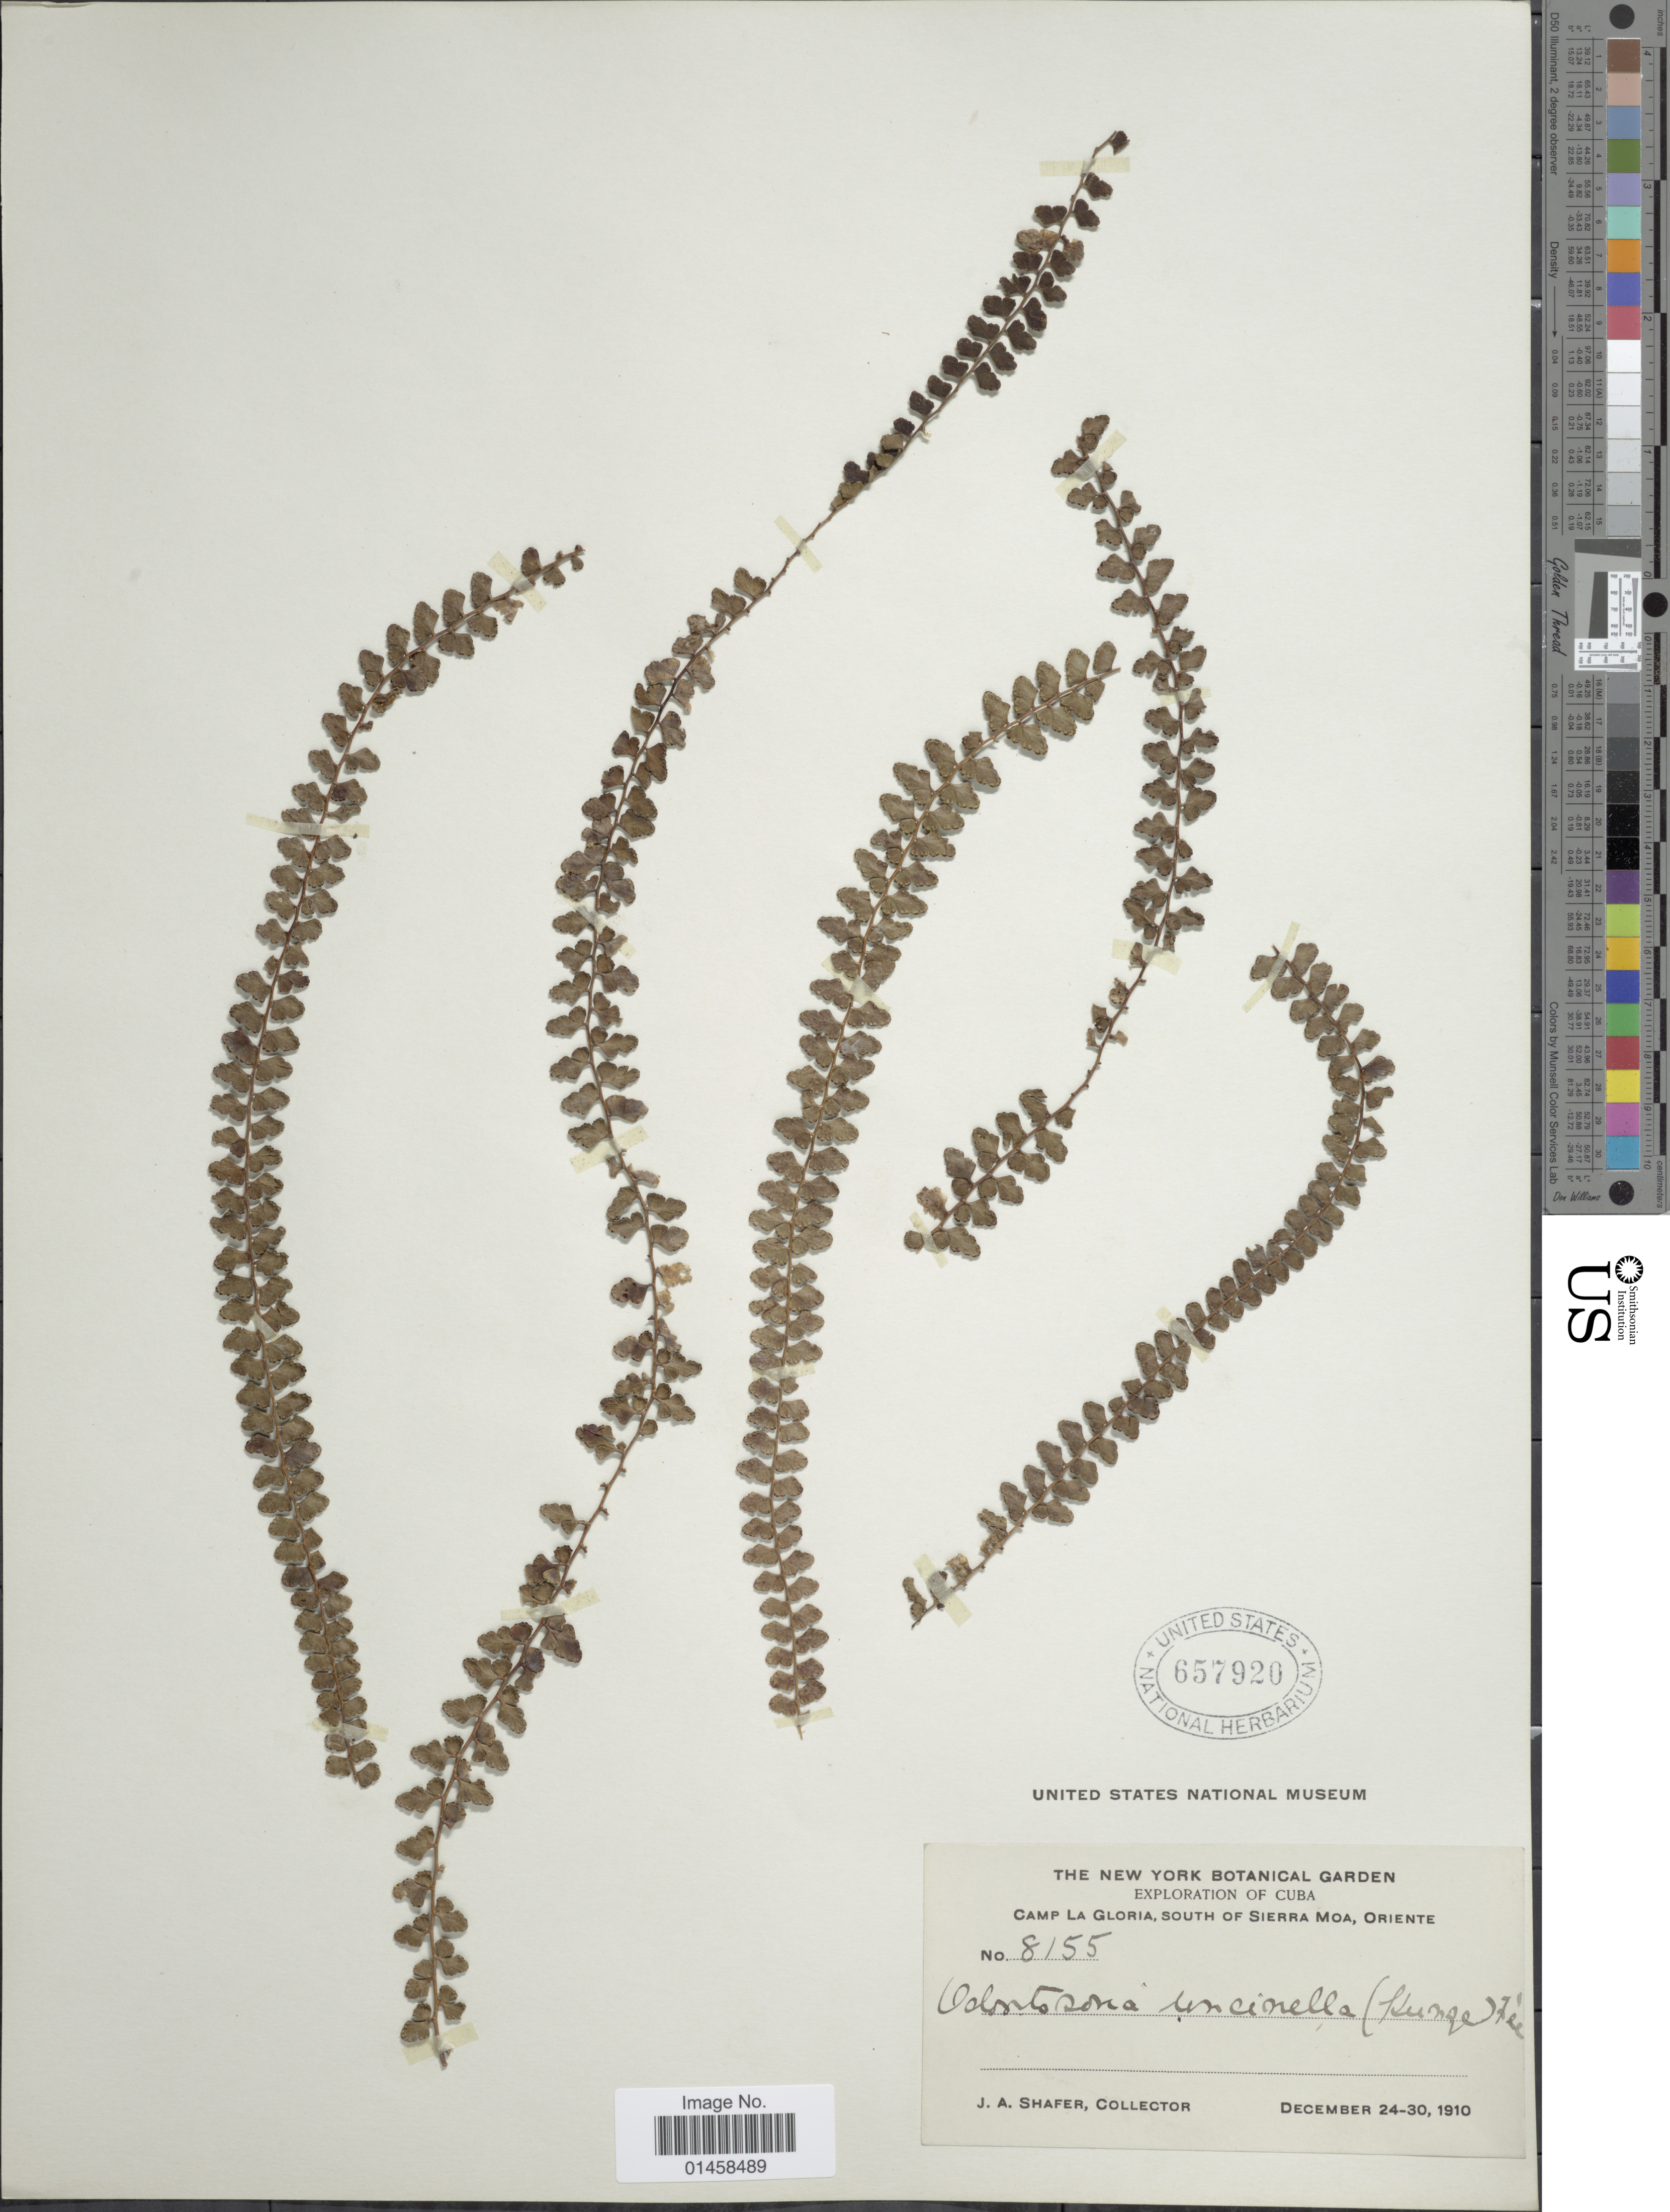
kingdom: Plantae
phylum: Tracheophyta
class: Polypodiopsida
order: Polypodiales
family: Lindsaeaceae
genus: Odontosoria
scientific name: Odontosoria scandens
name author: (Desv.) C. Chr.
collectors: J. A. Shafer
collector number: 8155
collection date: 1910-12-24/1910-12-30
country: Cuba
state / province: Oriente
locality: Camp La Gloria, South of Sierra Moa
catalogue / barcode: US 657920